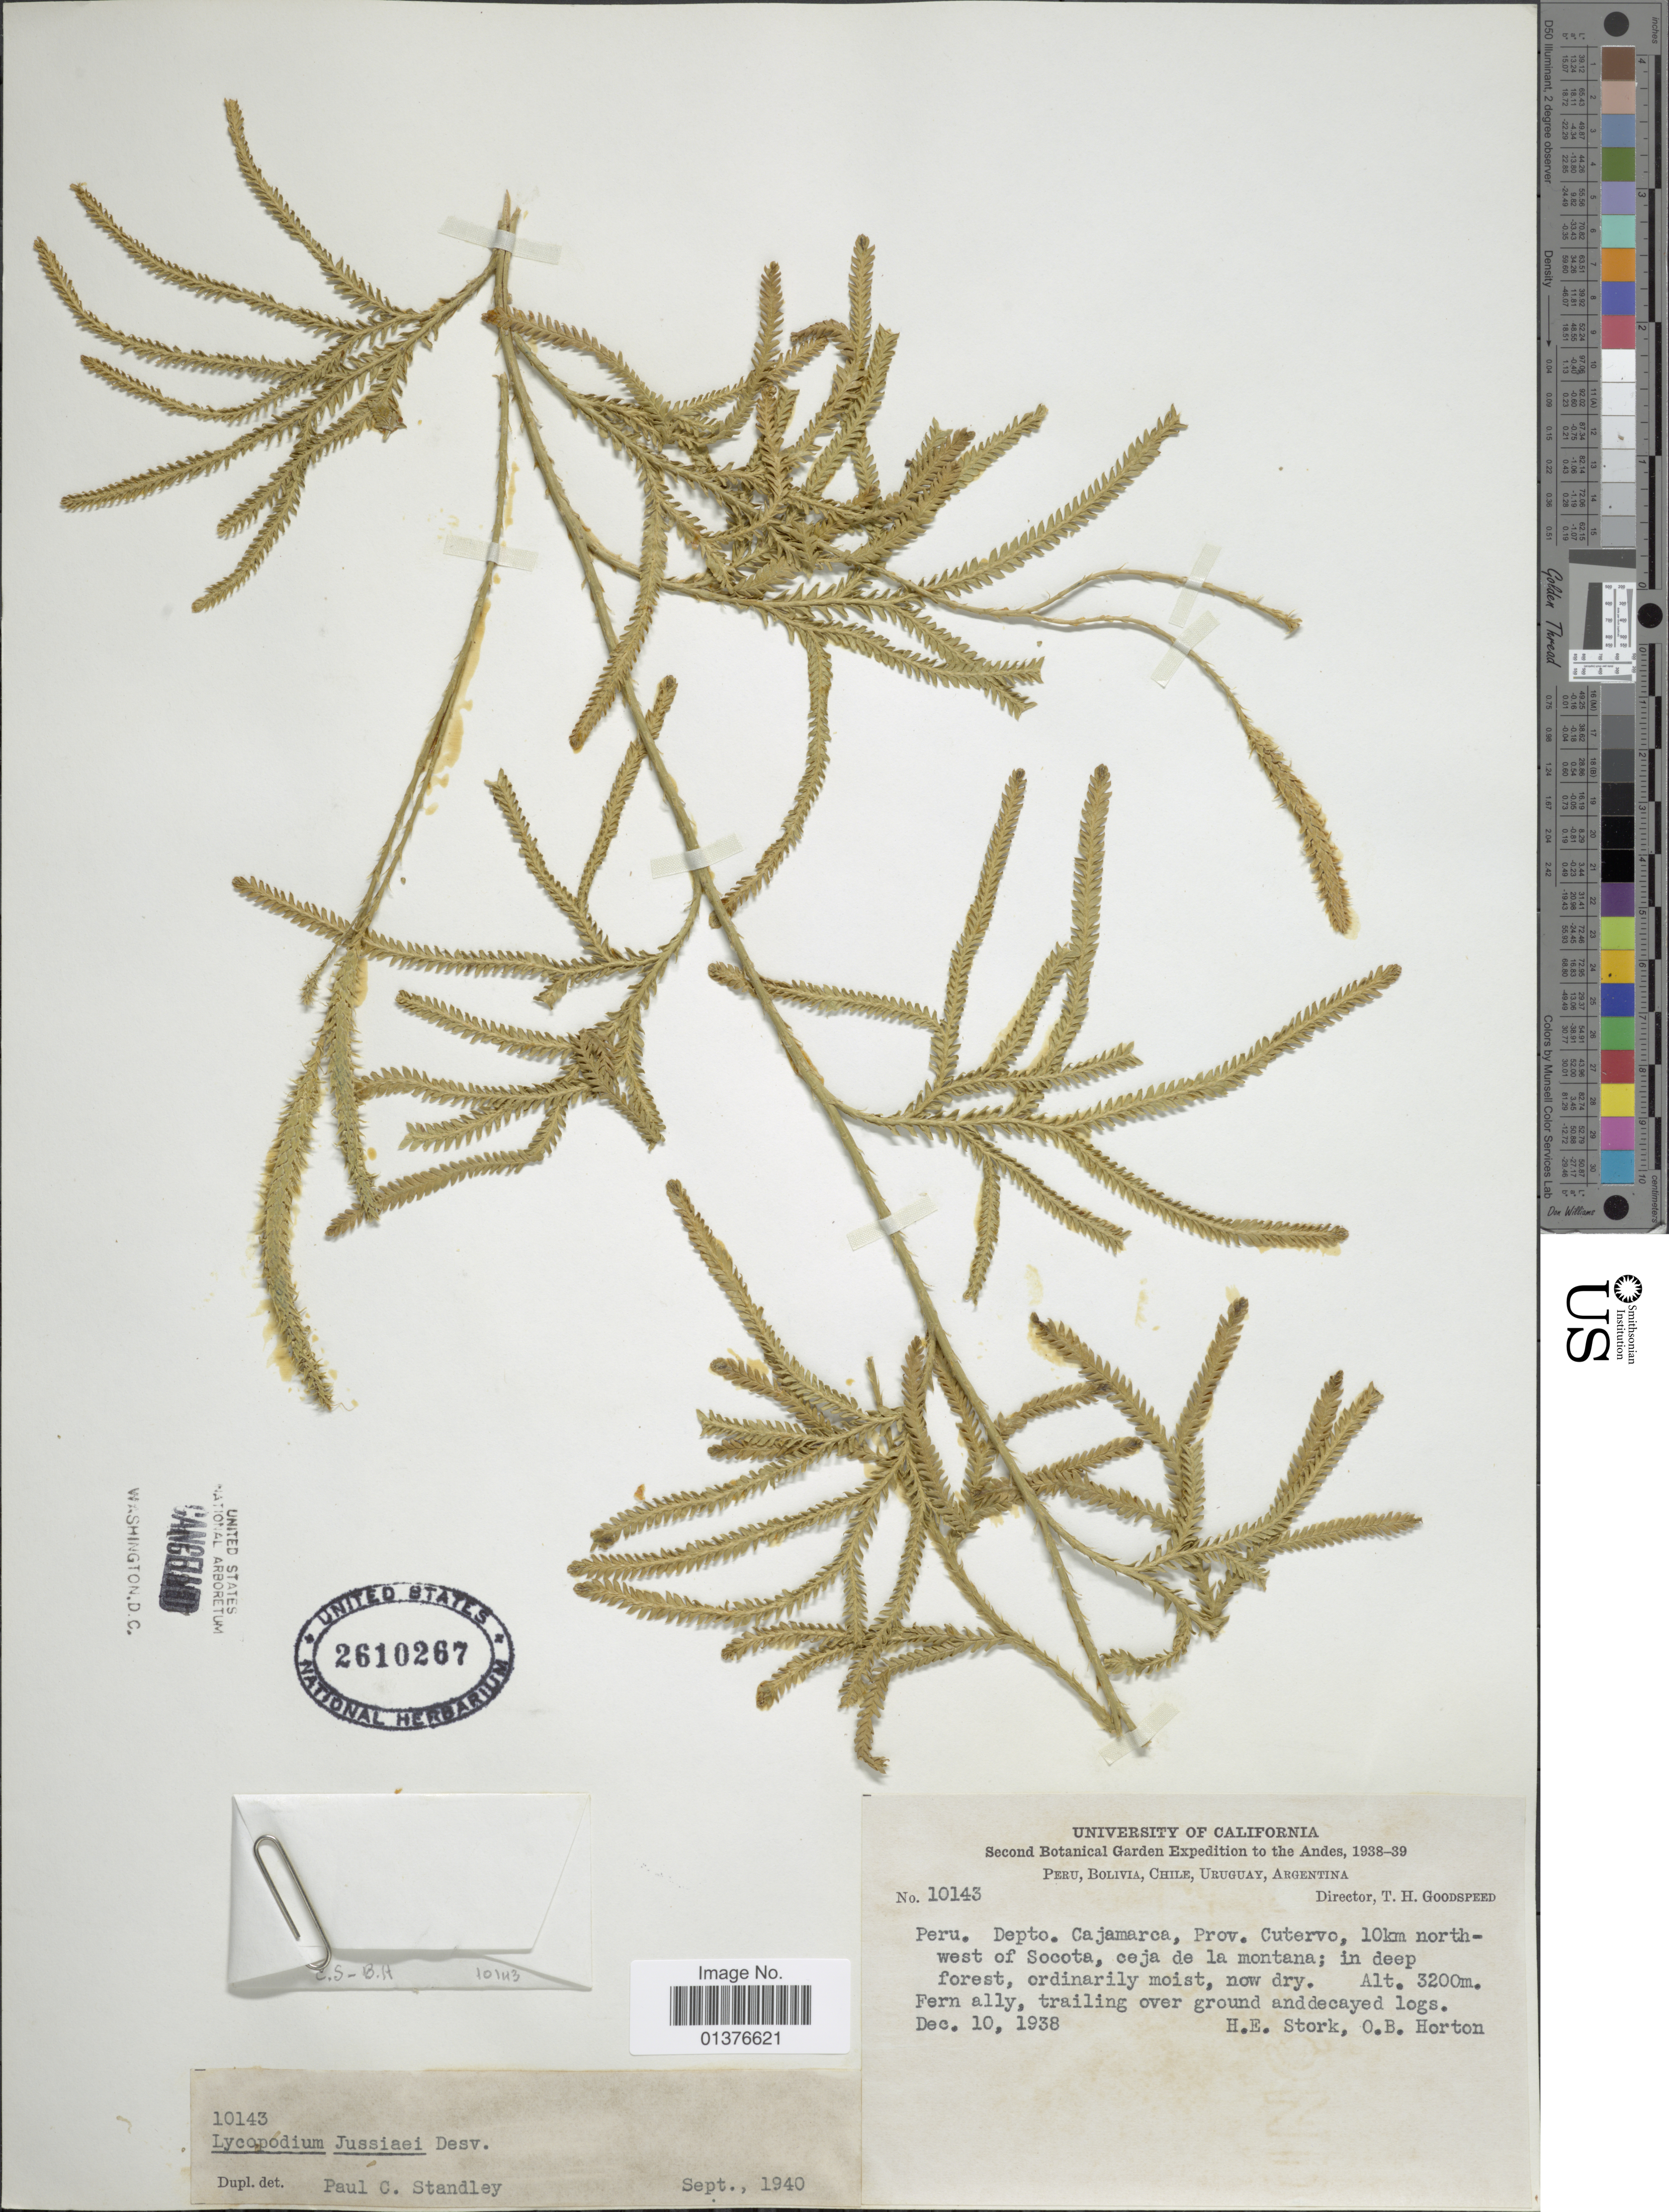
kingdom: Plantae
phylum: Tracheophyta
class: Lycopodiopsida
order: Lycopodiales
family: Lycopodiaceae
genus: Diphasium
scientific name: Diphasium jussiaei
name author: (Desv.) C. Presl ex Rothm.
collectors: H. E. Stork & O. B. Horton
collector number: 10143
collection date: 1938-12-10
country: Peru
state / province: Cajamarca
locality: Prov. Cutervo, 10km northwest of Socota, ceja de la montana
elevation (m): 3200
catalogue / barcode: US 2610267